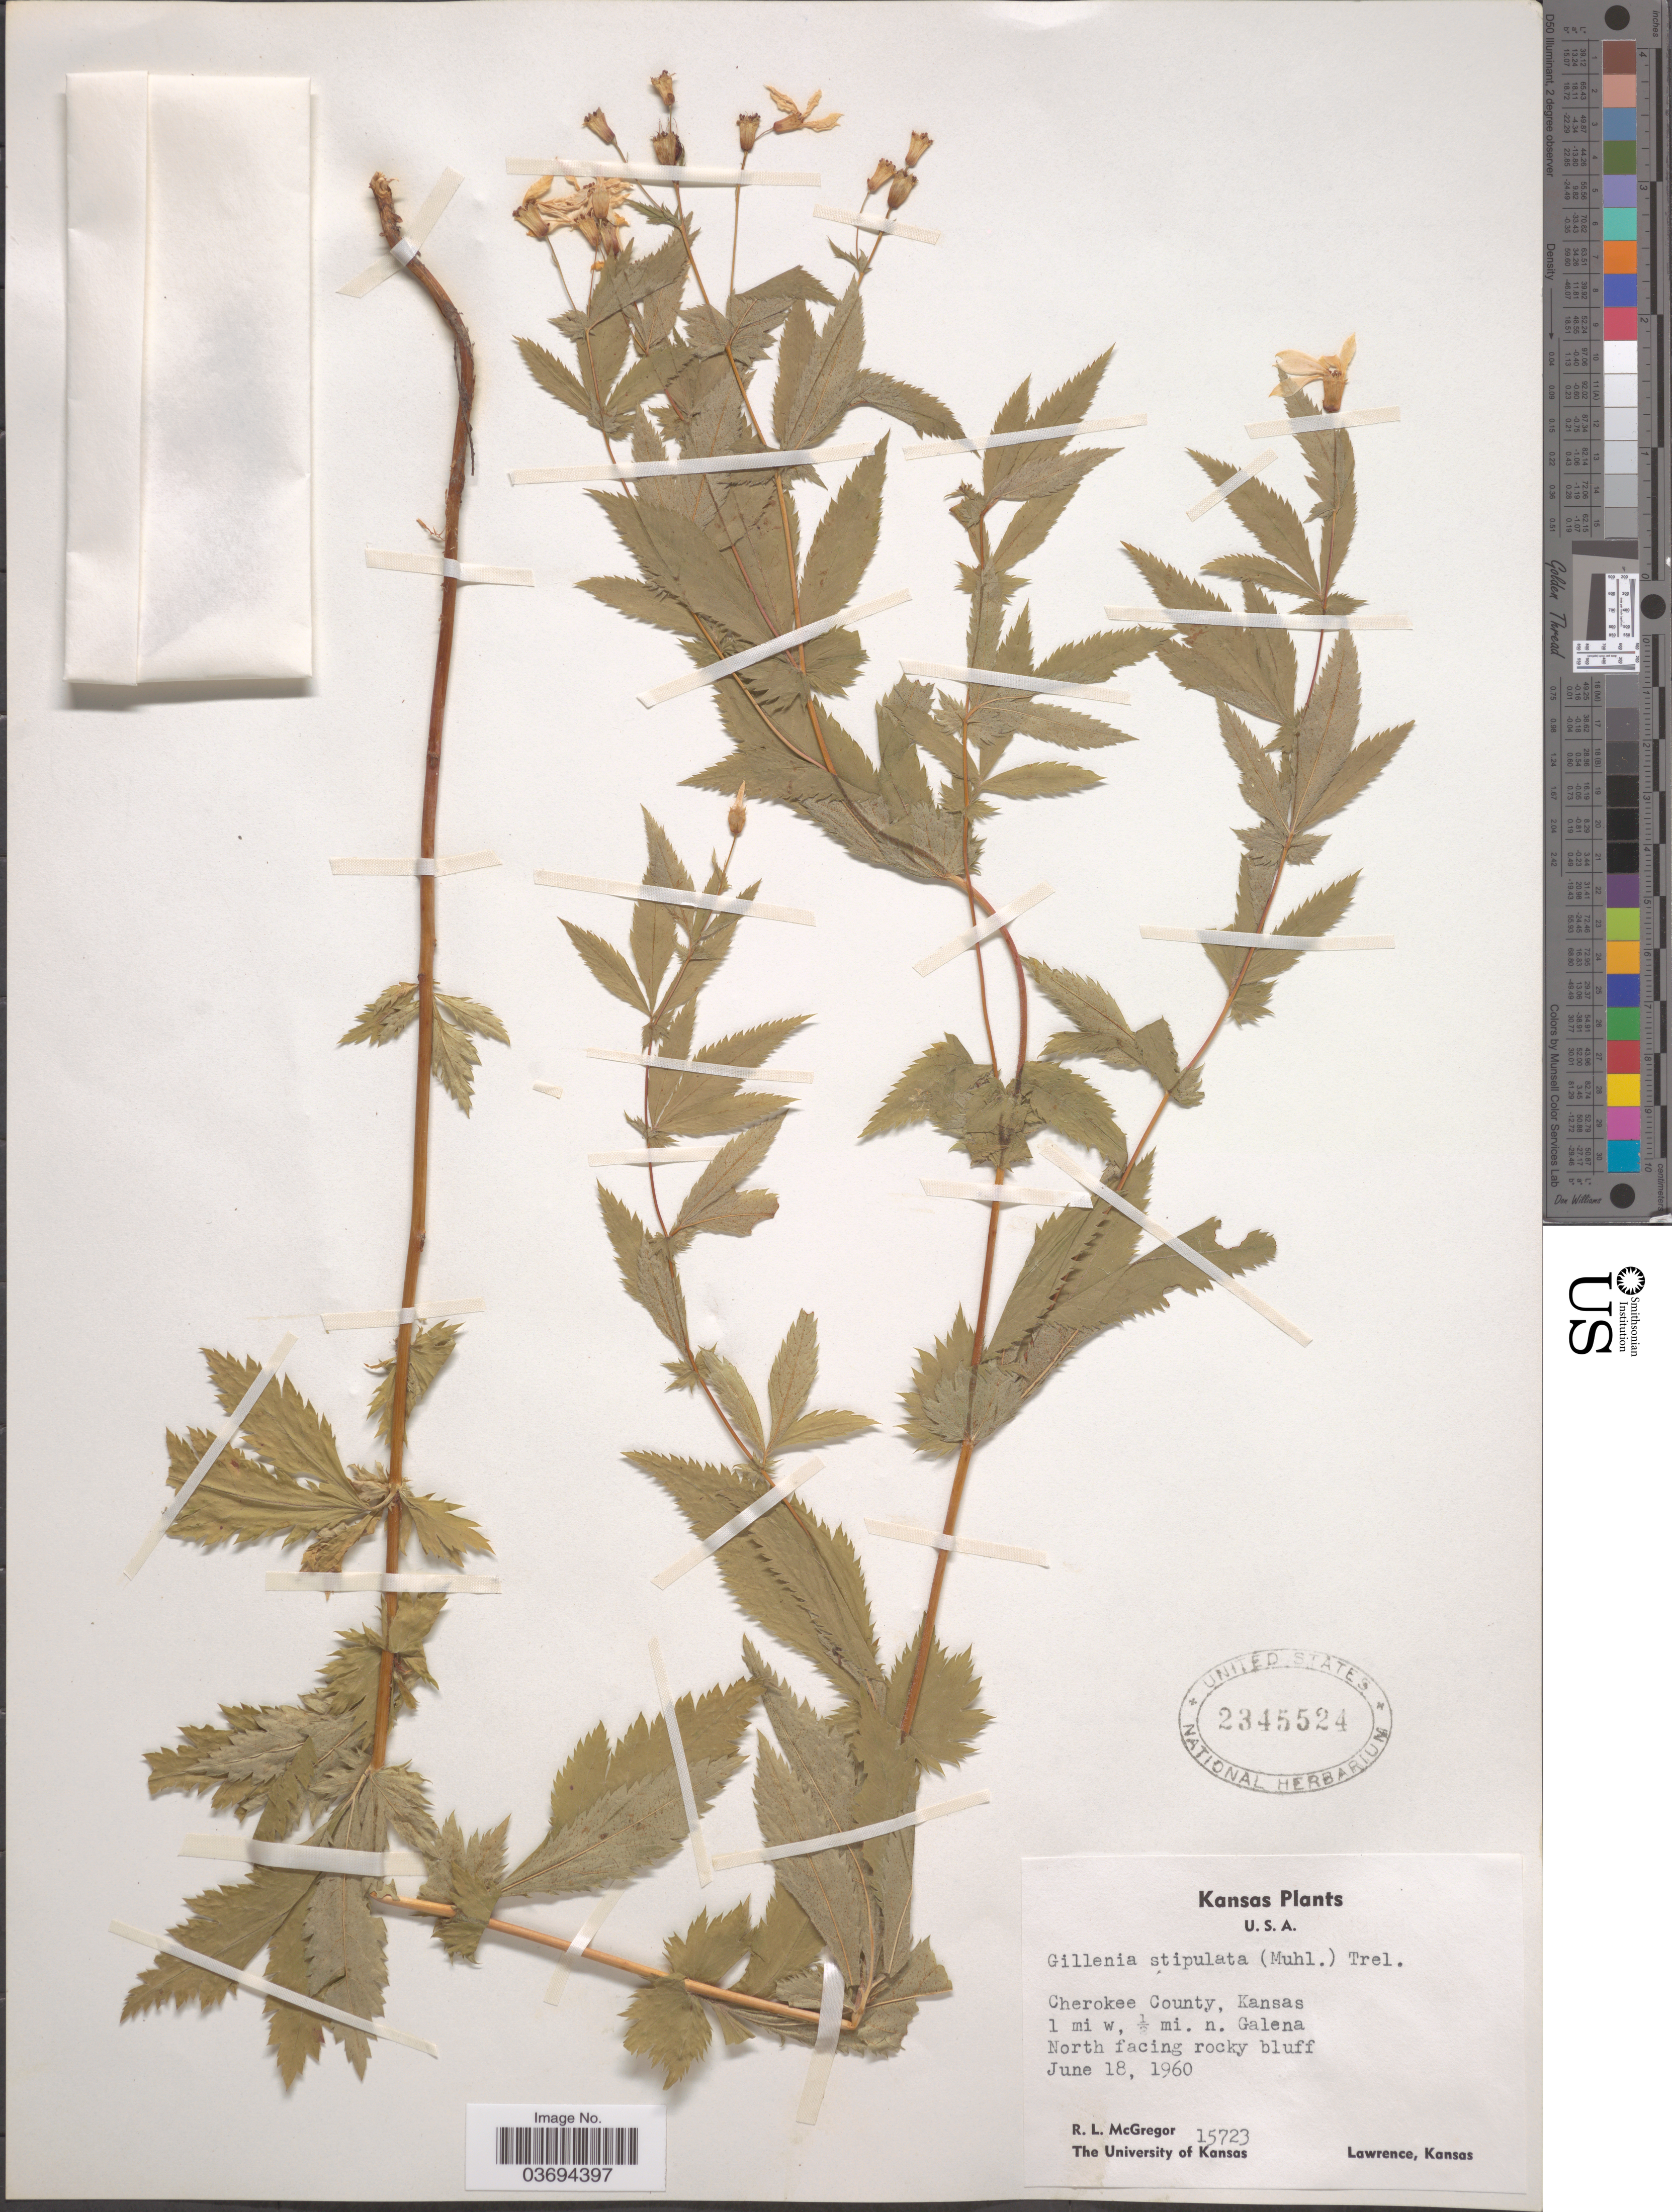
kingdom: Plantae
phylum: Tracheophyta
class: Magnoliopsida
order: Rosales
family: Rosaceae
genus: Gillenia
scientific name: Gillenia stipulata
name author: (Muhl. ex Willd.) Nutt.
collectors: R. McGregor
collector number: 15723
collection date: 1960-06-18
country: United States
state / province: Kansas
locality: Cherokee County, 1 mi w, ½ mi n. Galena. North facing rocky bluff.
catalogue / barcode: US 2345524